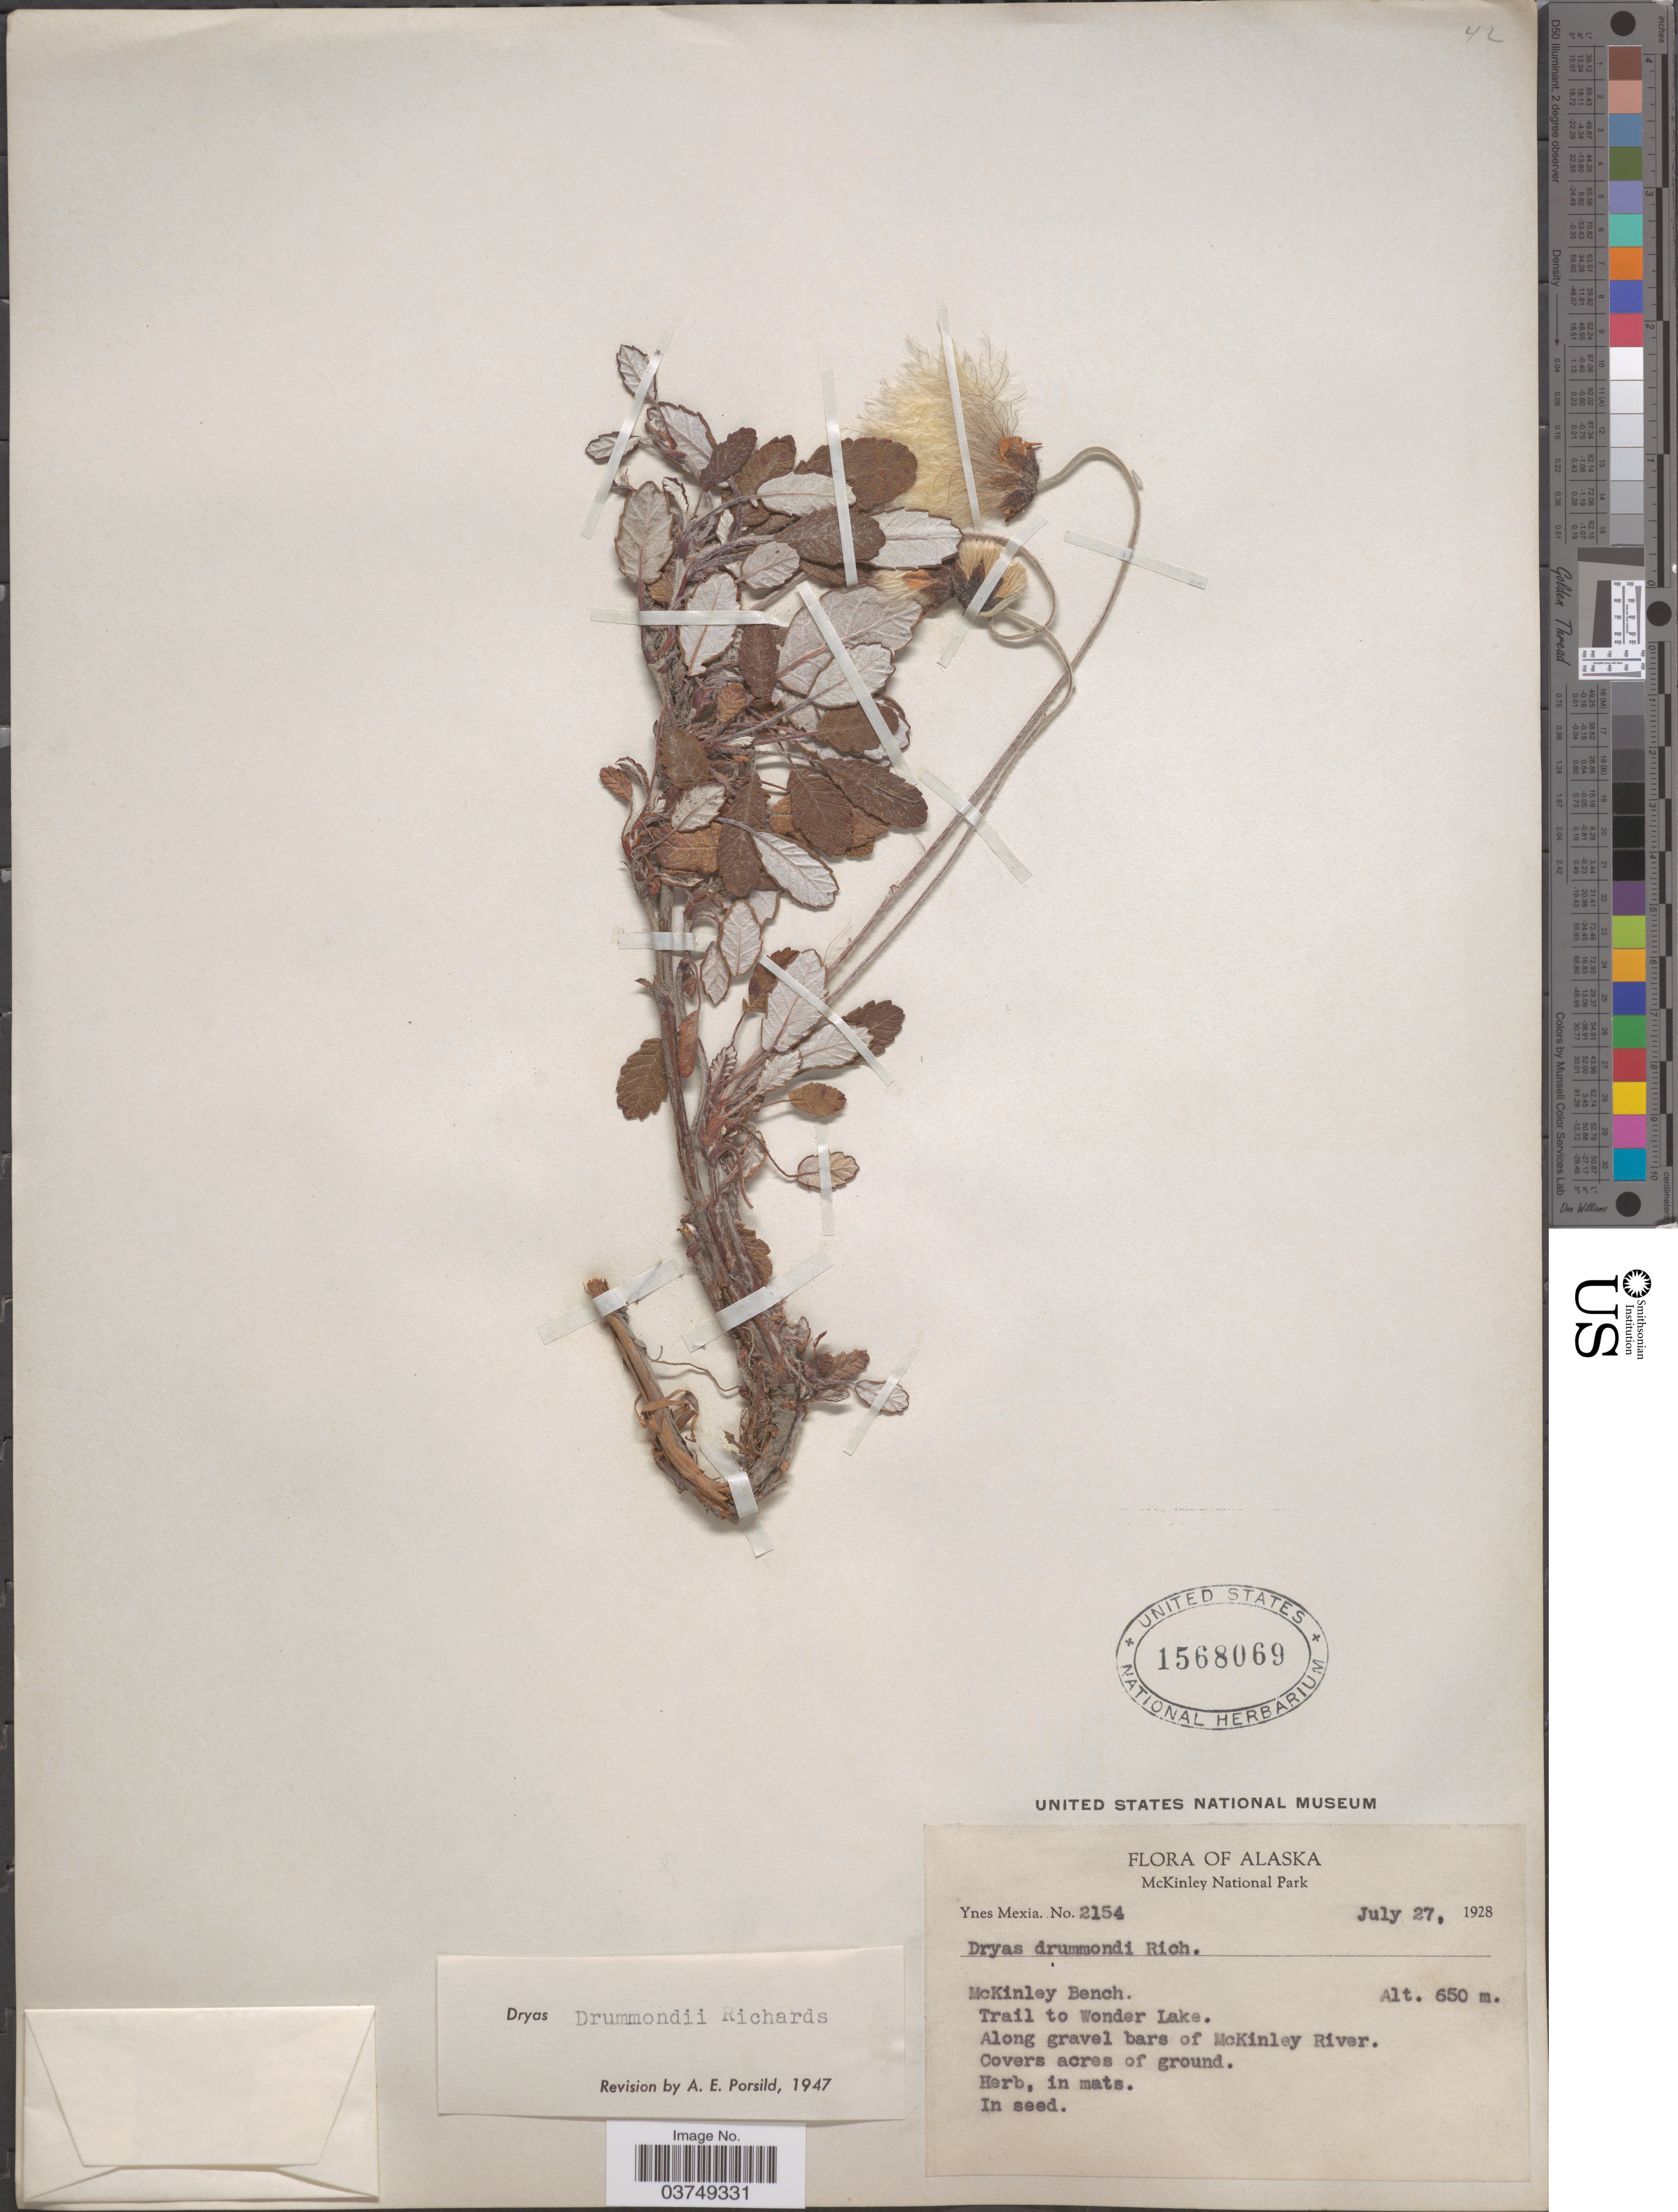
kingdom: Plantae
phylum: Tracheophyta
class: Magnoliopsida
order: Rosales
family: Rosaceae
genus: Dryas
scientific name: Dryas drummondii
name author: Hook. & Richardson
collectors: Y. Mexia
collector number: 2154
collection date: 1928-07-27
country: United States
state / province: Alaska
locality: McKinley National Park. McKinley Bench. Trail to Wonder Lake. Along gravel bars of McKinley River.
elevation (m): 650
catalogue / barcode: US 1568069